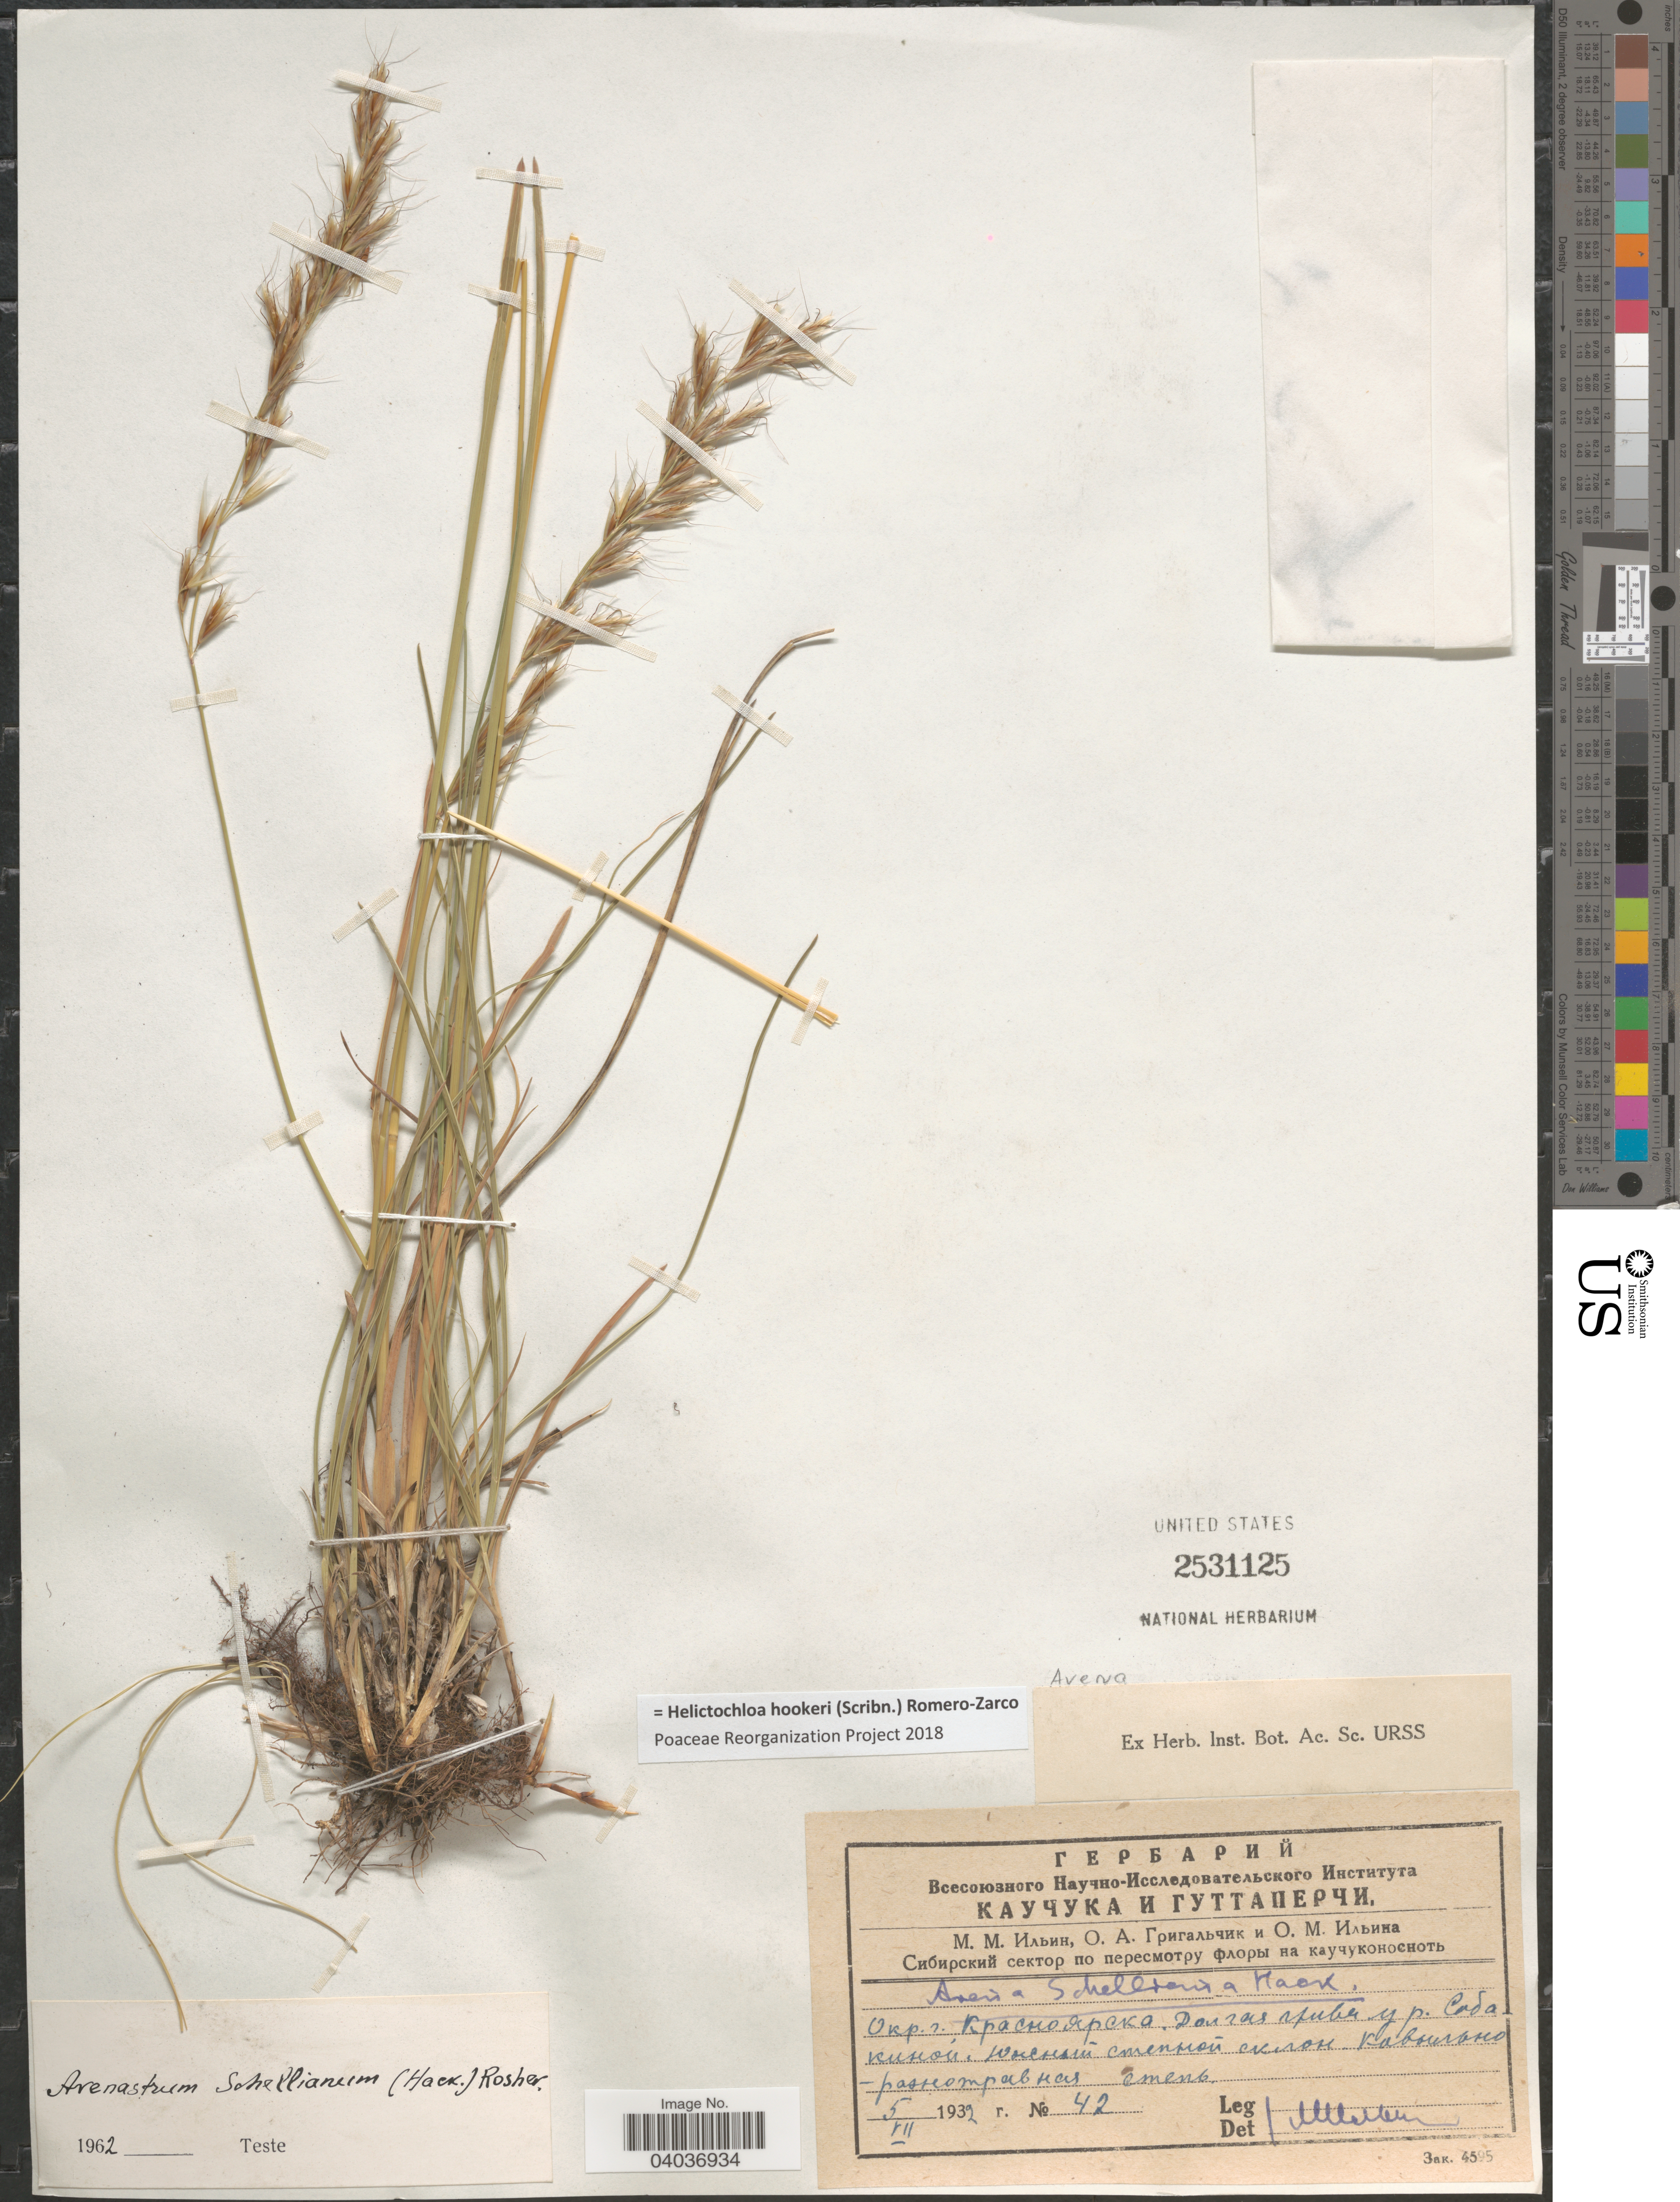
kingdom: Plantae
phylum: Tracheophyta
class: Liliopsida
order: Poales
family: Poaceae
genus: Helictochloa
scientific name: Helictochloa hookeri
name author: (Scribn.) Romero Zarco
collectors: M. Ilin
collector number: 42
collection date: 1932-07-05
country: Russian Federation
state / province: Krasnoyarsk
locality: Vicinity of Krasnoyarsk, near river Sobakina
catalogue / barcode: US 2531125